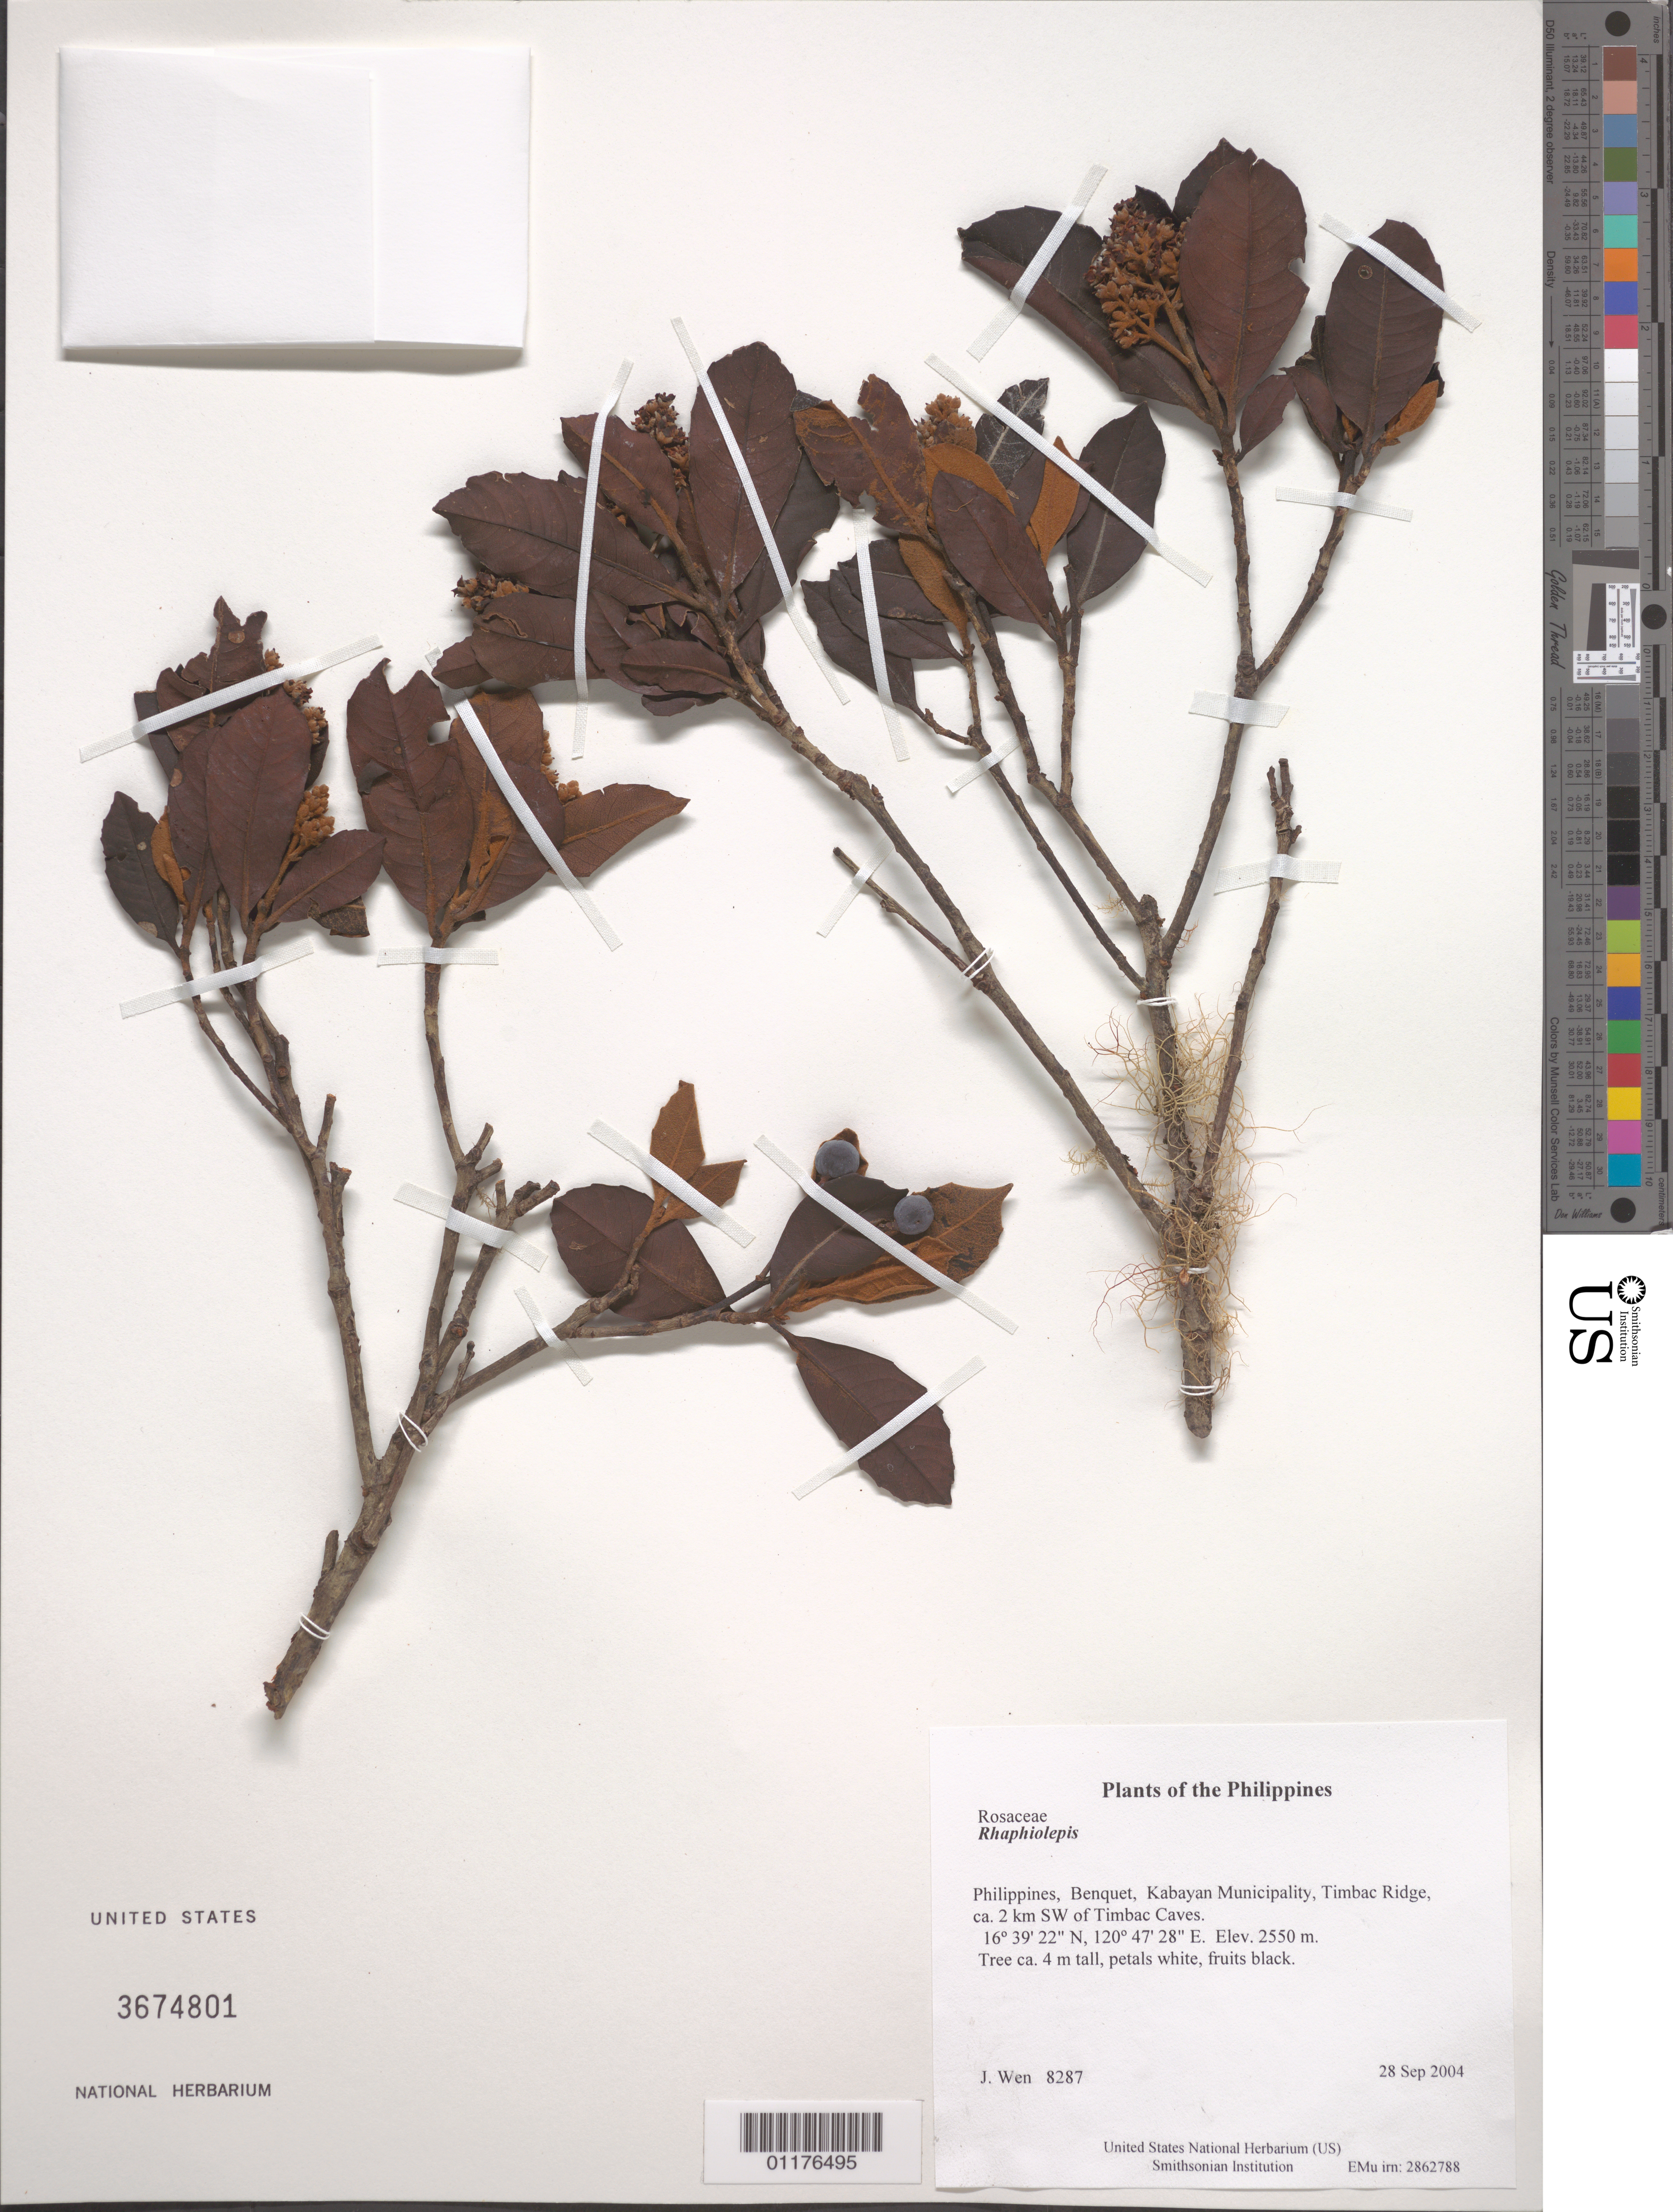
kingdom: Plantae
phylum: Tracheophyta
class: Magnoliopsida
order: Rosales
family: Rosaceae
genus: Rhaphiolepis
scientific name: Rhaphiolepis sp.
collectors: J. Wen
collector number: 8287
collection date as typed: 28 Sep 2004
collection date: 2004-09-28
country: Philippines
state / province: Cordillera (Administrative Region)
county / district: Benguet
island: Luzon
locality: Kabayan Municipality, Timbac Ridge, ca. 2 km SW of Timbac Caves.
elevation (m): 2550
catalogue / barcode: US 3674801